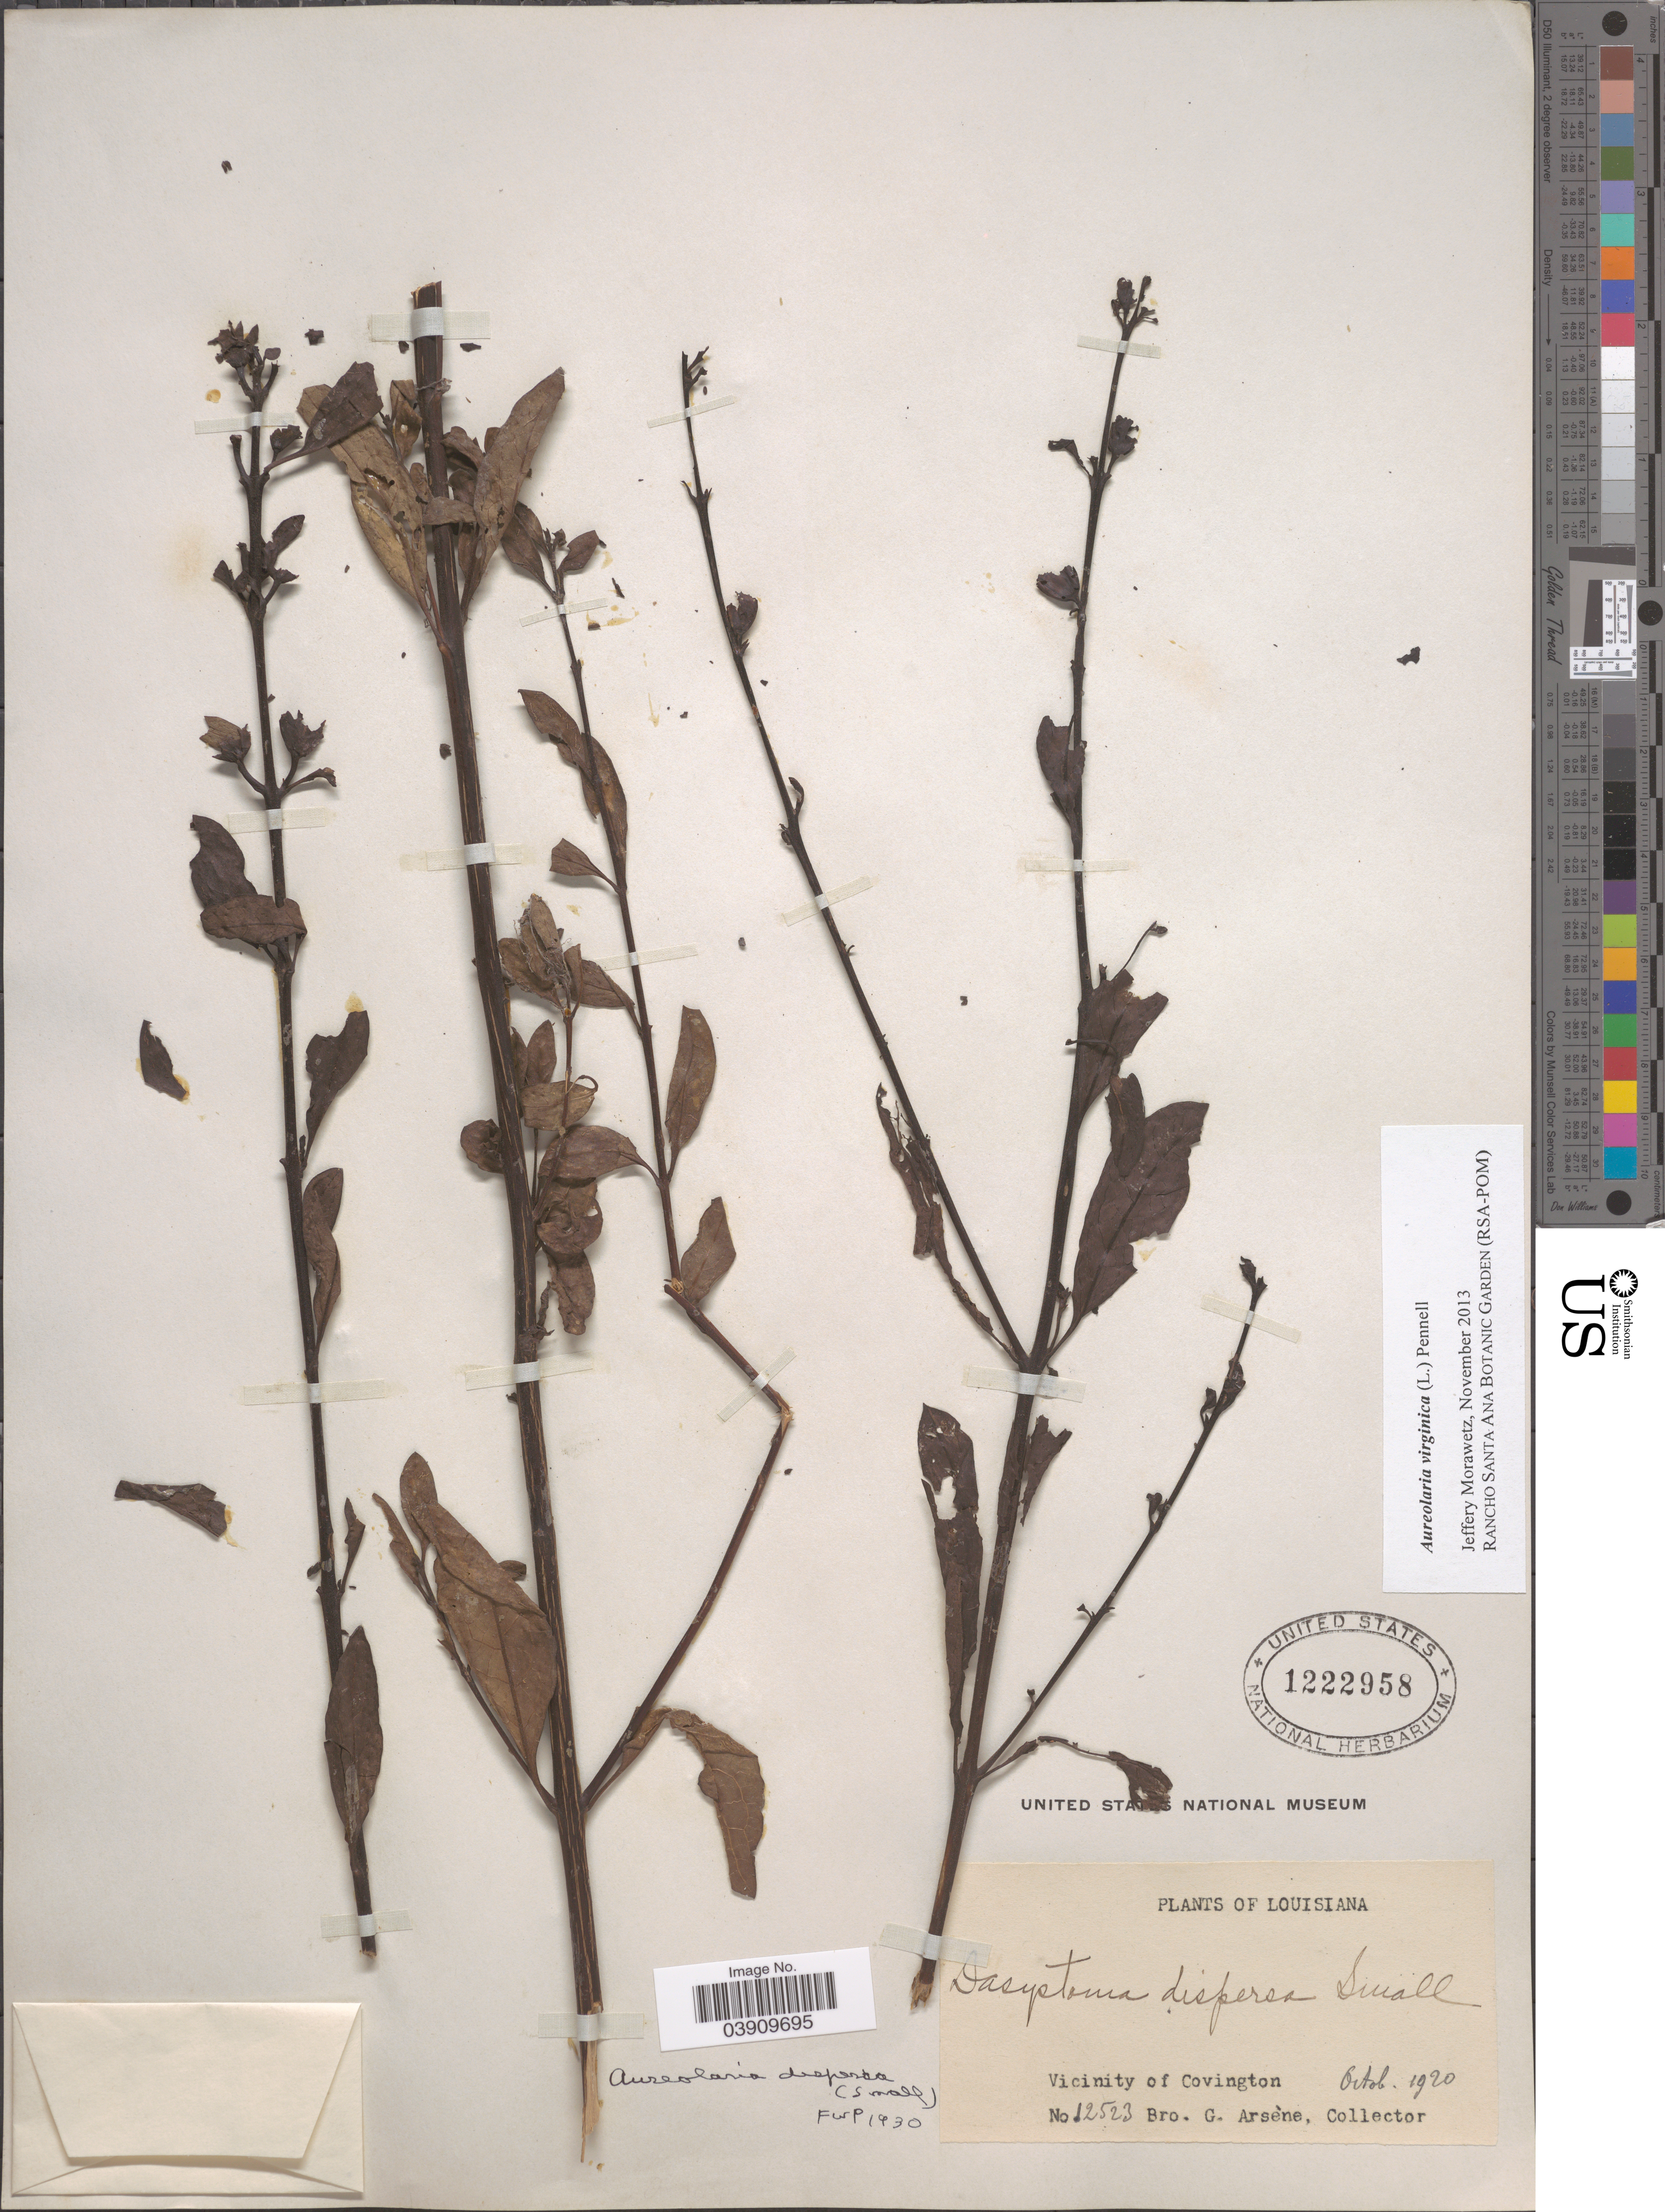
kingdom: Plantae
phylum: Tracheophyta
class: Magnoliopsida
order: Lamiales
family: Orobanchaceae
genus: Aureolaria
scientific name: Aureolaria virginica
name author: (L.) Pennell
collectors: Bro. G. Arsène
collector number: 12523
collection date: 1920-10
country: United States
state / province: Louisiana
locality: Vicinity of Covington.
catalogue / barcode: US 1222958